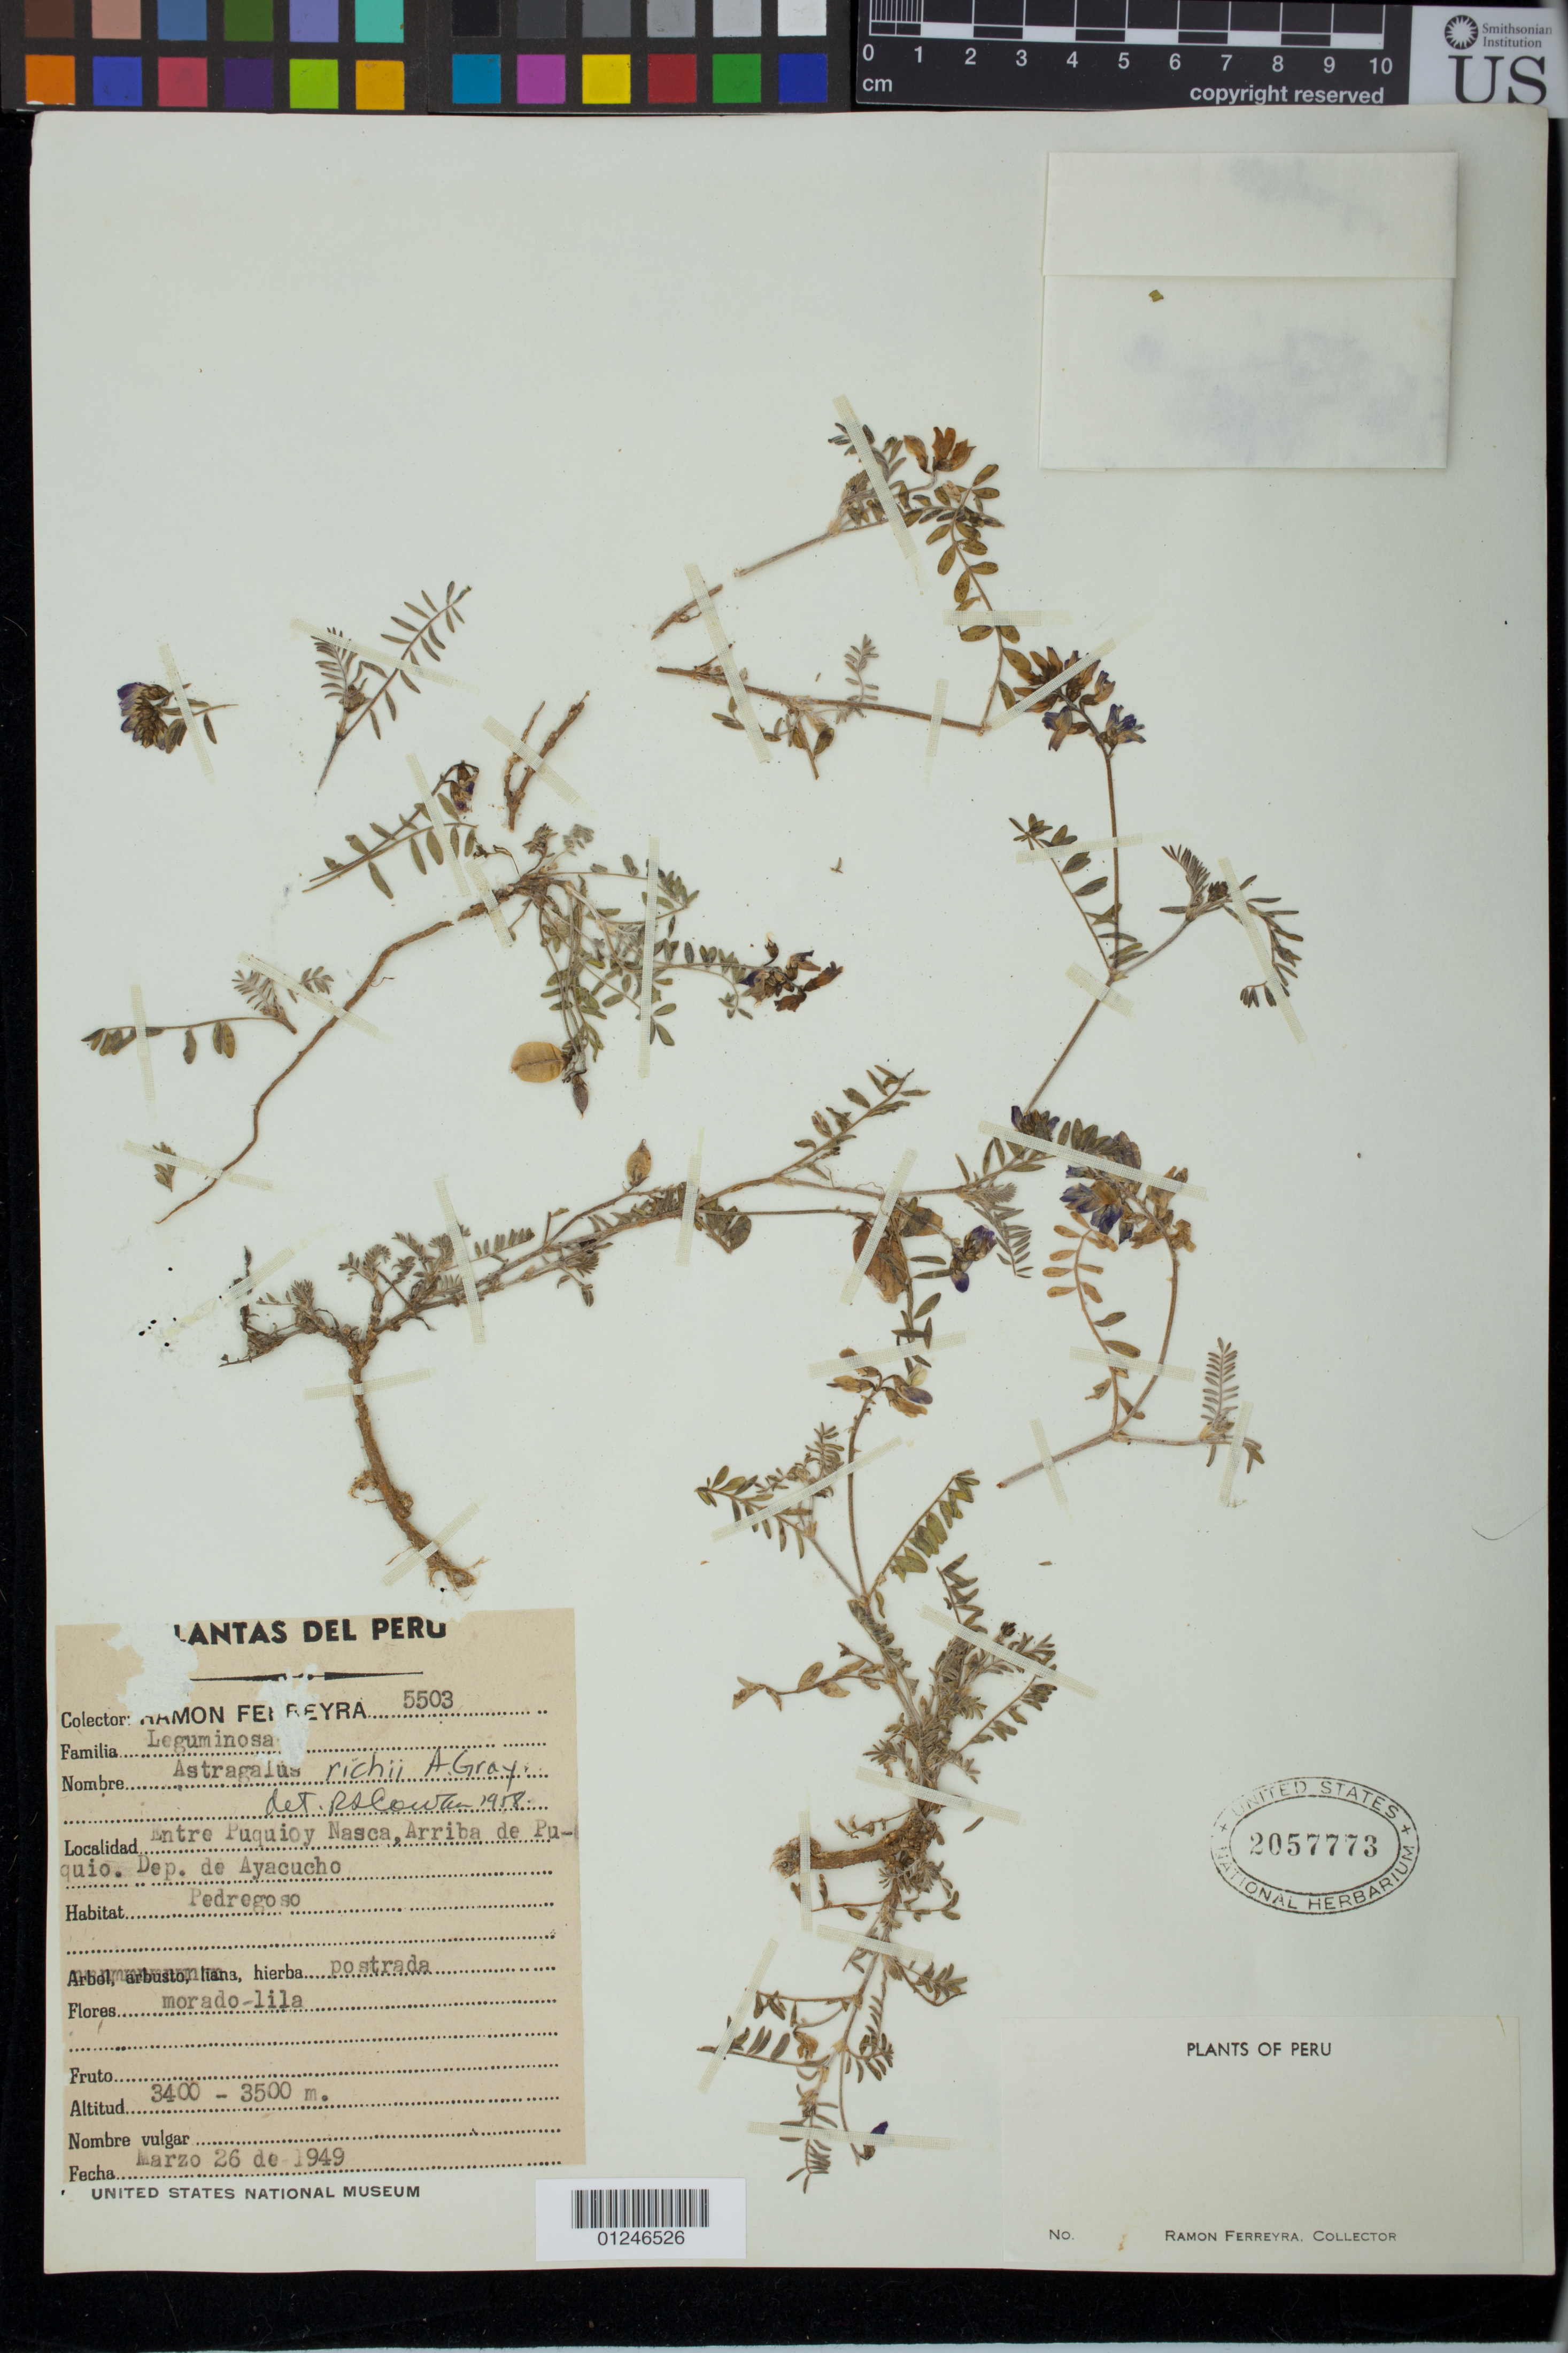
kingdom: Plantae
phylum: Tracheophyta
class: Magnoliopsida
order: Fabales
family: Fabaceae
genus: Astragalus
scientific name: Astragalus richii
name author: A. Gray in Wilkes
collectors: R. A. Ferreyra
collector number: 5503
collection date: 1949-03-26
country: Peru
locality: Entre Puquioy Nasca, Arriba de Puquio. Dep. de. Ayacucho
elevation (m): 3400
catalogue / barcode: US 2057773